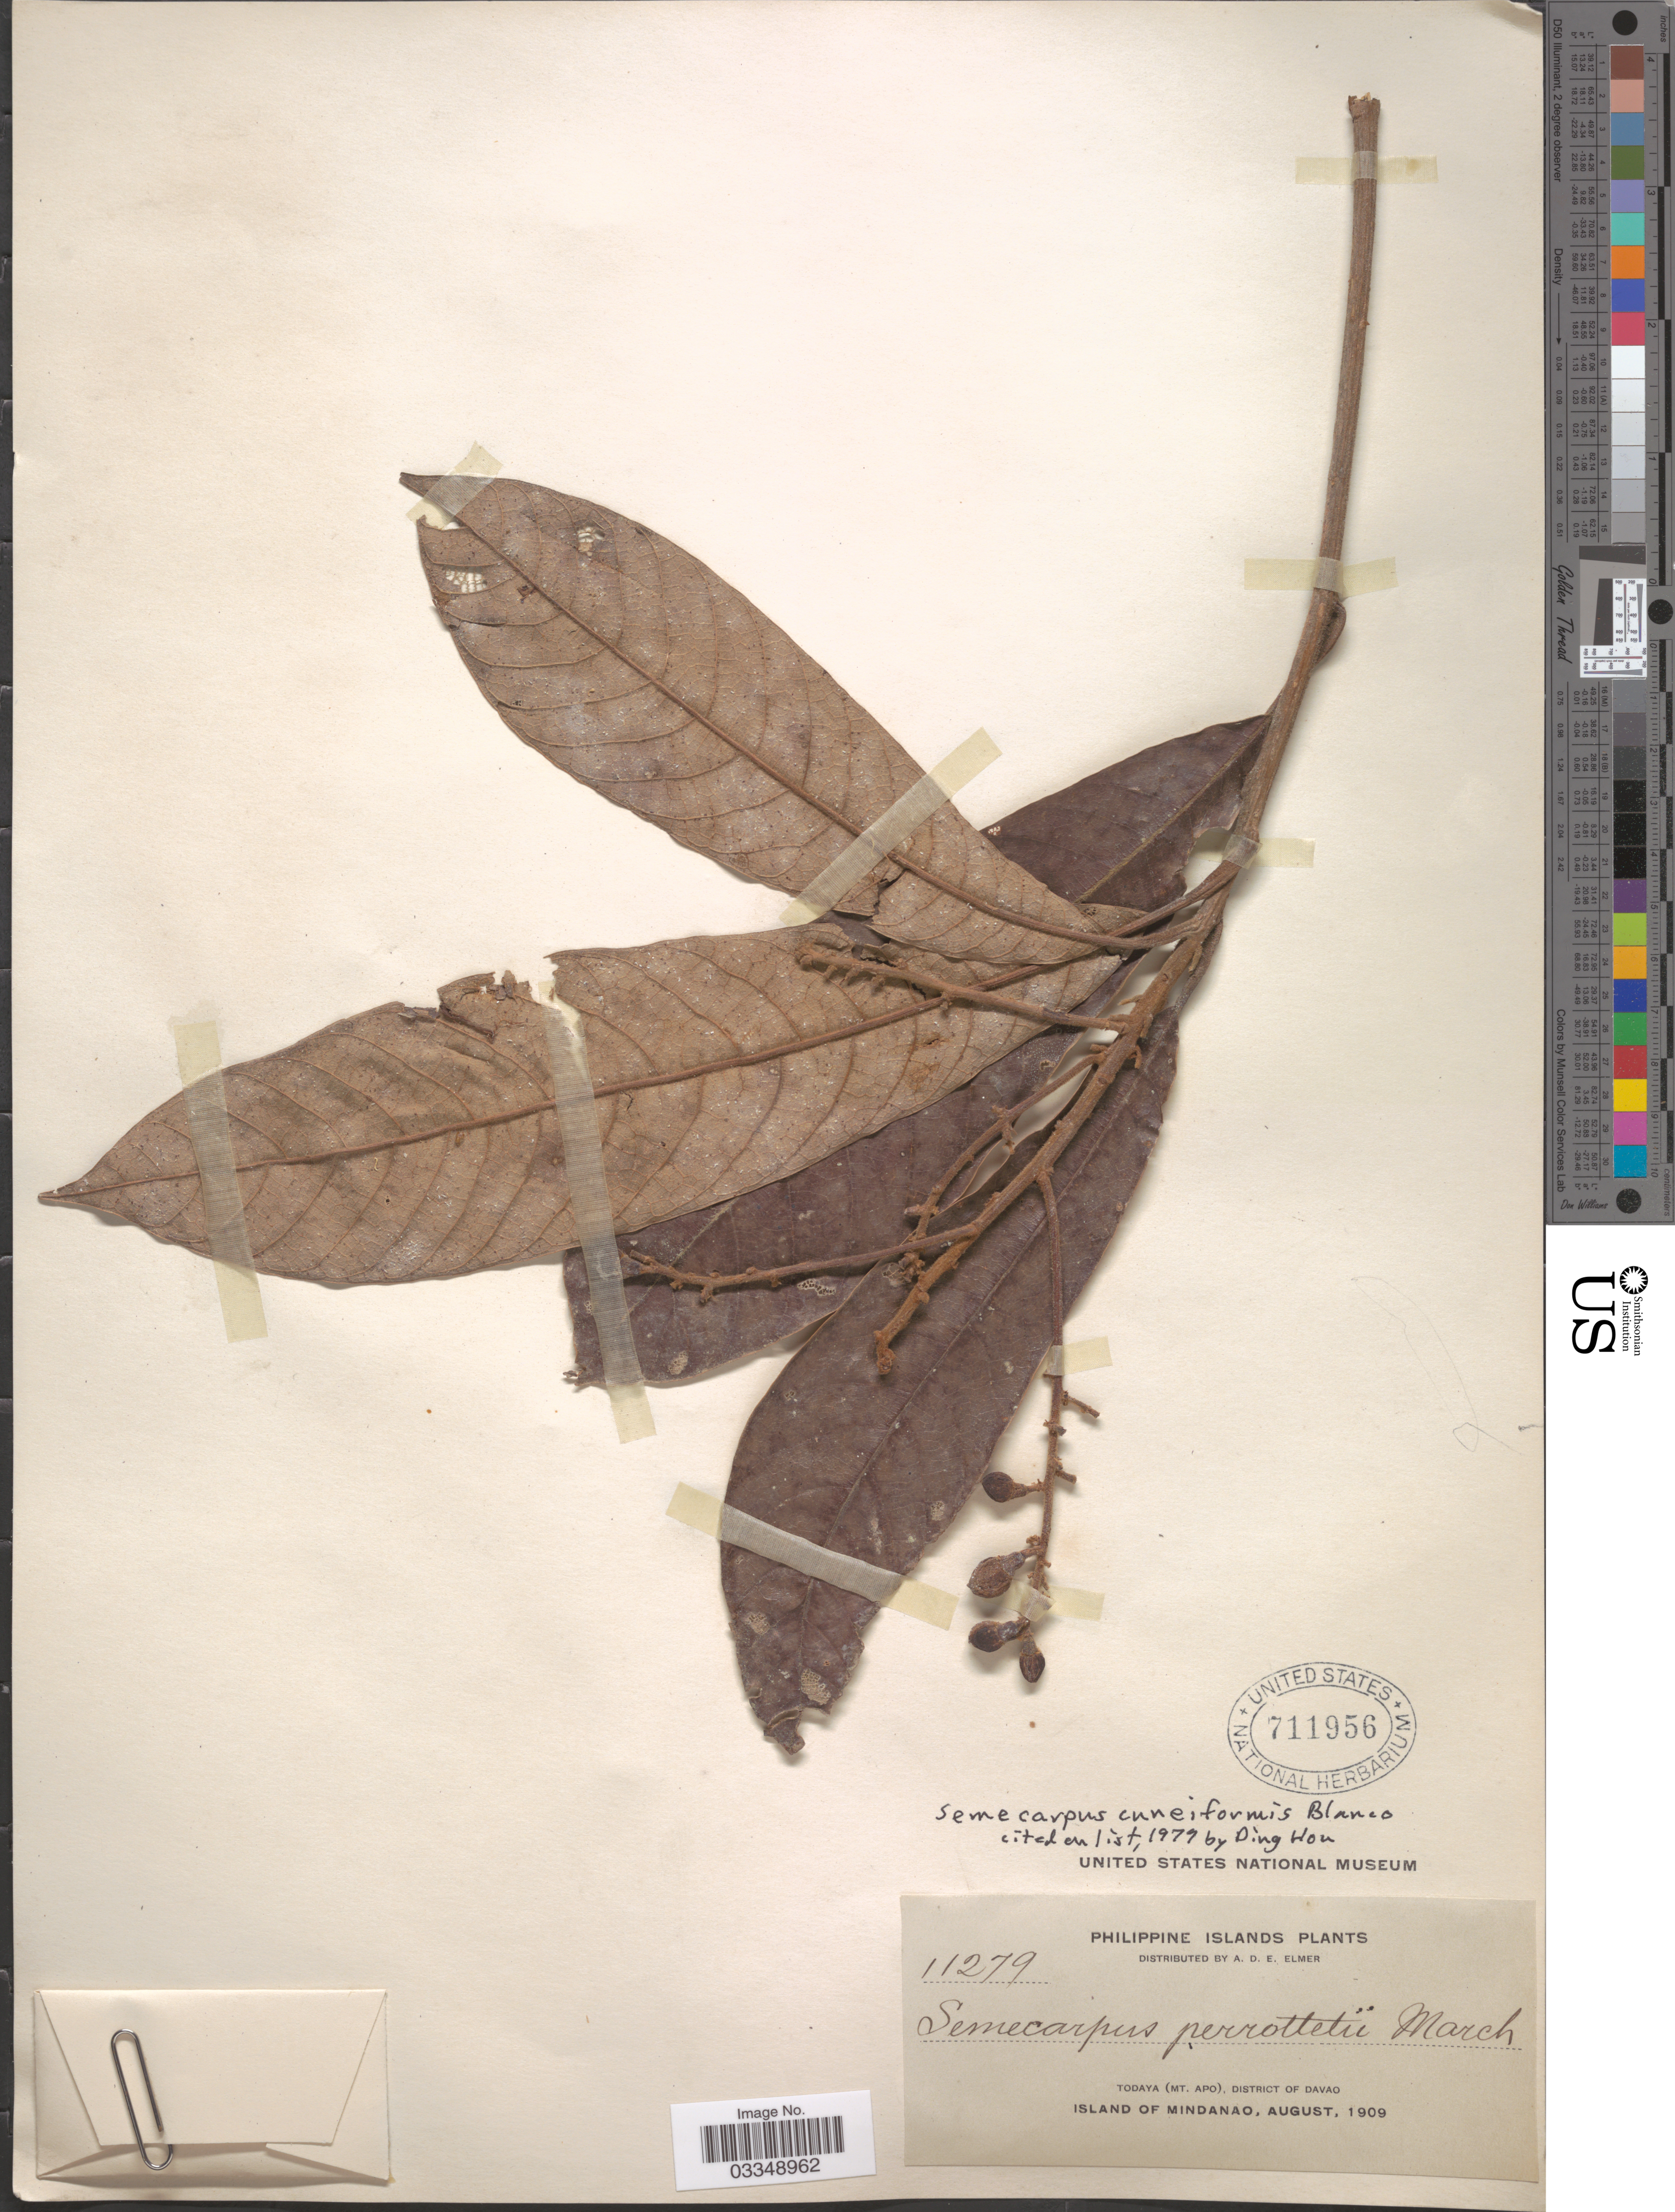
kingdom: Plantae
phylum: Tracheophyta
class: Magnoliopsida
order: Sapindales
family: Anacardiaceae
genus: Semecarpus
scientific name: Semecarpus cuneiformis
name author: Blanco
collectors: A. D. E. Elmer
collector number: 11279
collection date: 1909-08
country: Philippines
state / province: Davao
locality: Philippine Islands. Todaya (Mt. Apo), District of Davao. Island of Mindanao.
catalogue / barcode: US 711956